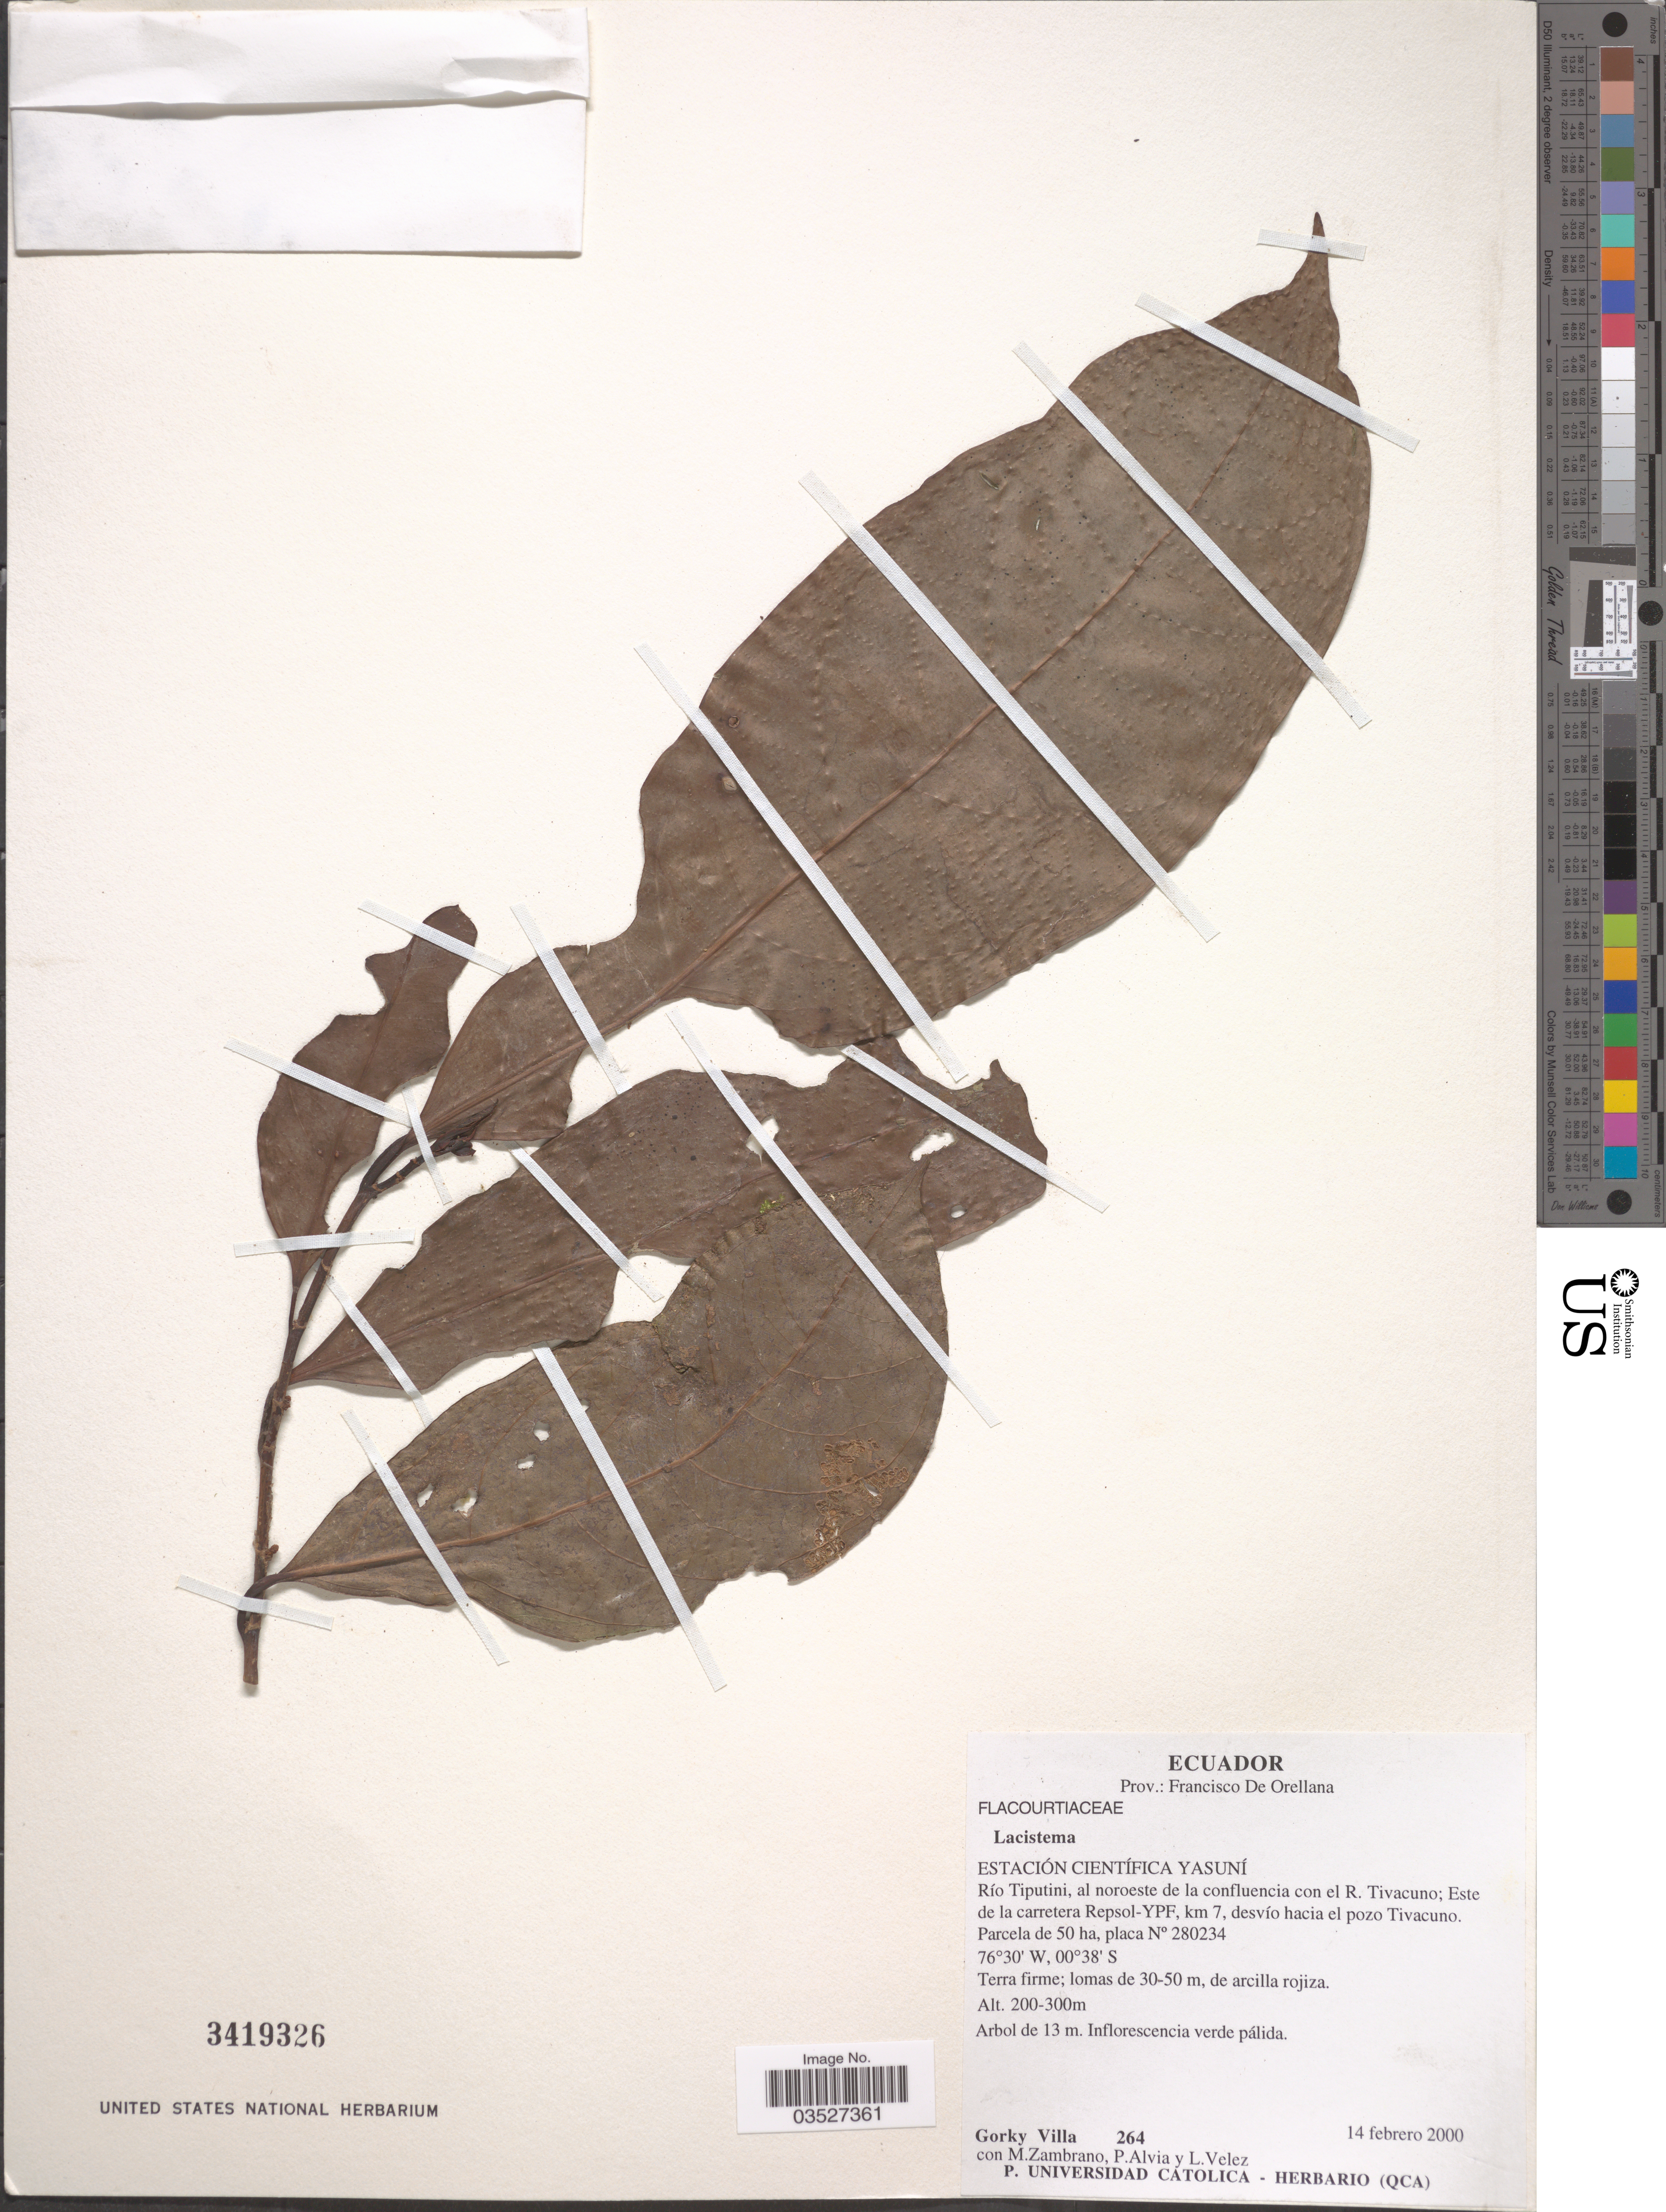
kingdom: Plantae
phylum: Tracheophyta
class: Magnoliopsida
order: Malpighiales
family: Lacistemataceae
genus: Lacistema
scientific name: Lacistema sp.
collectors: G. Villa, M. Zambrano, P. Alvia & L. Velez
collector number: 264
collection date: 2000-02-14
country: Ecuador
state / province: Orellana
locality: Prov.: Francisco De Orellana. Estación Científica Yasuní. Río Tiputini, al noroeste de la confluencia con el R. Tivacuno; Este de la carretera Repsol-YPF, km 7, desvío hacia el pozo Tivacuno.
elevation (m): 200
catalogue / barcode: US 3419326